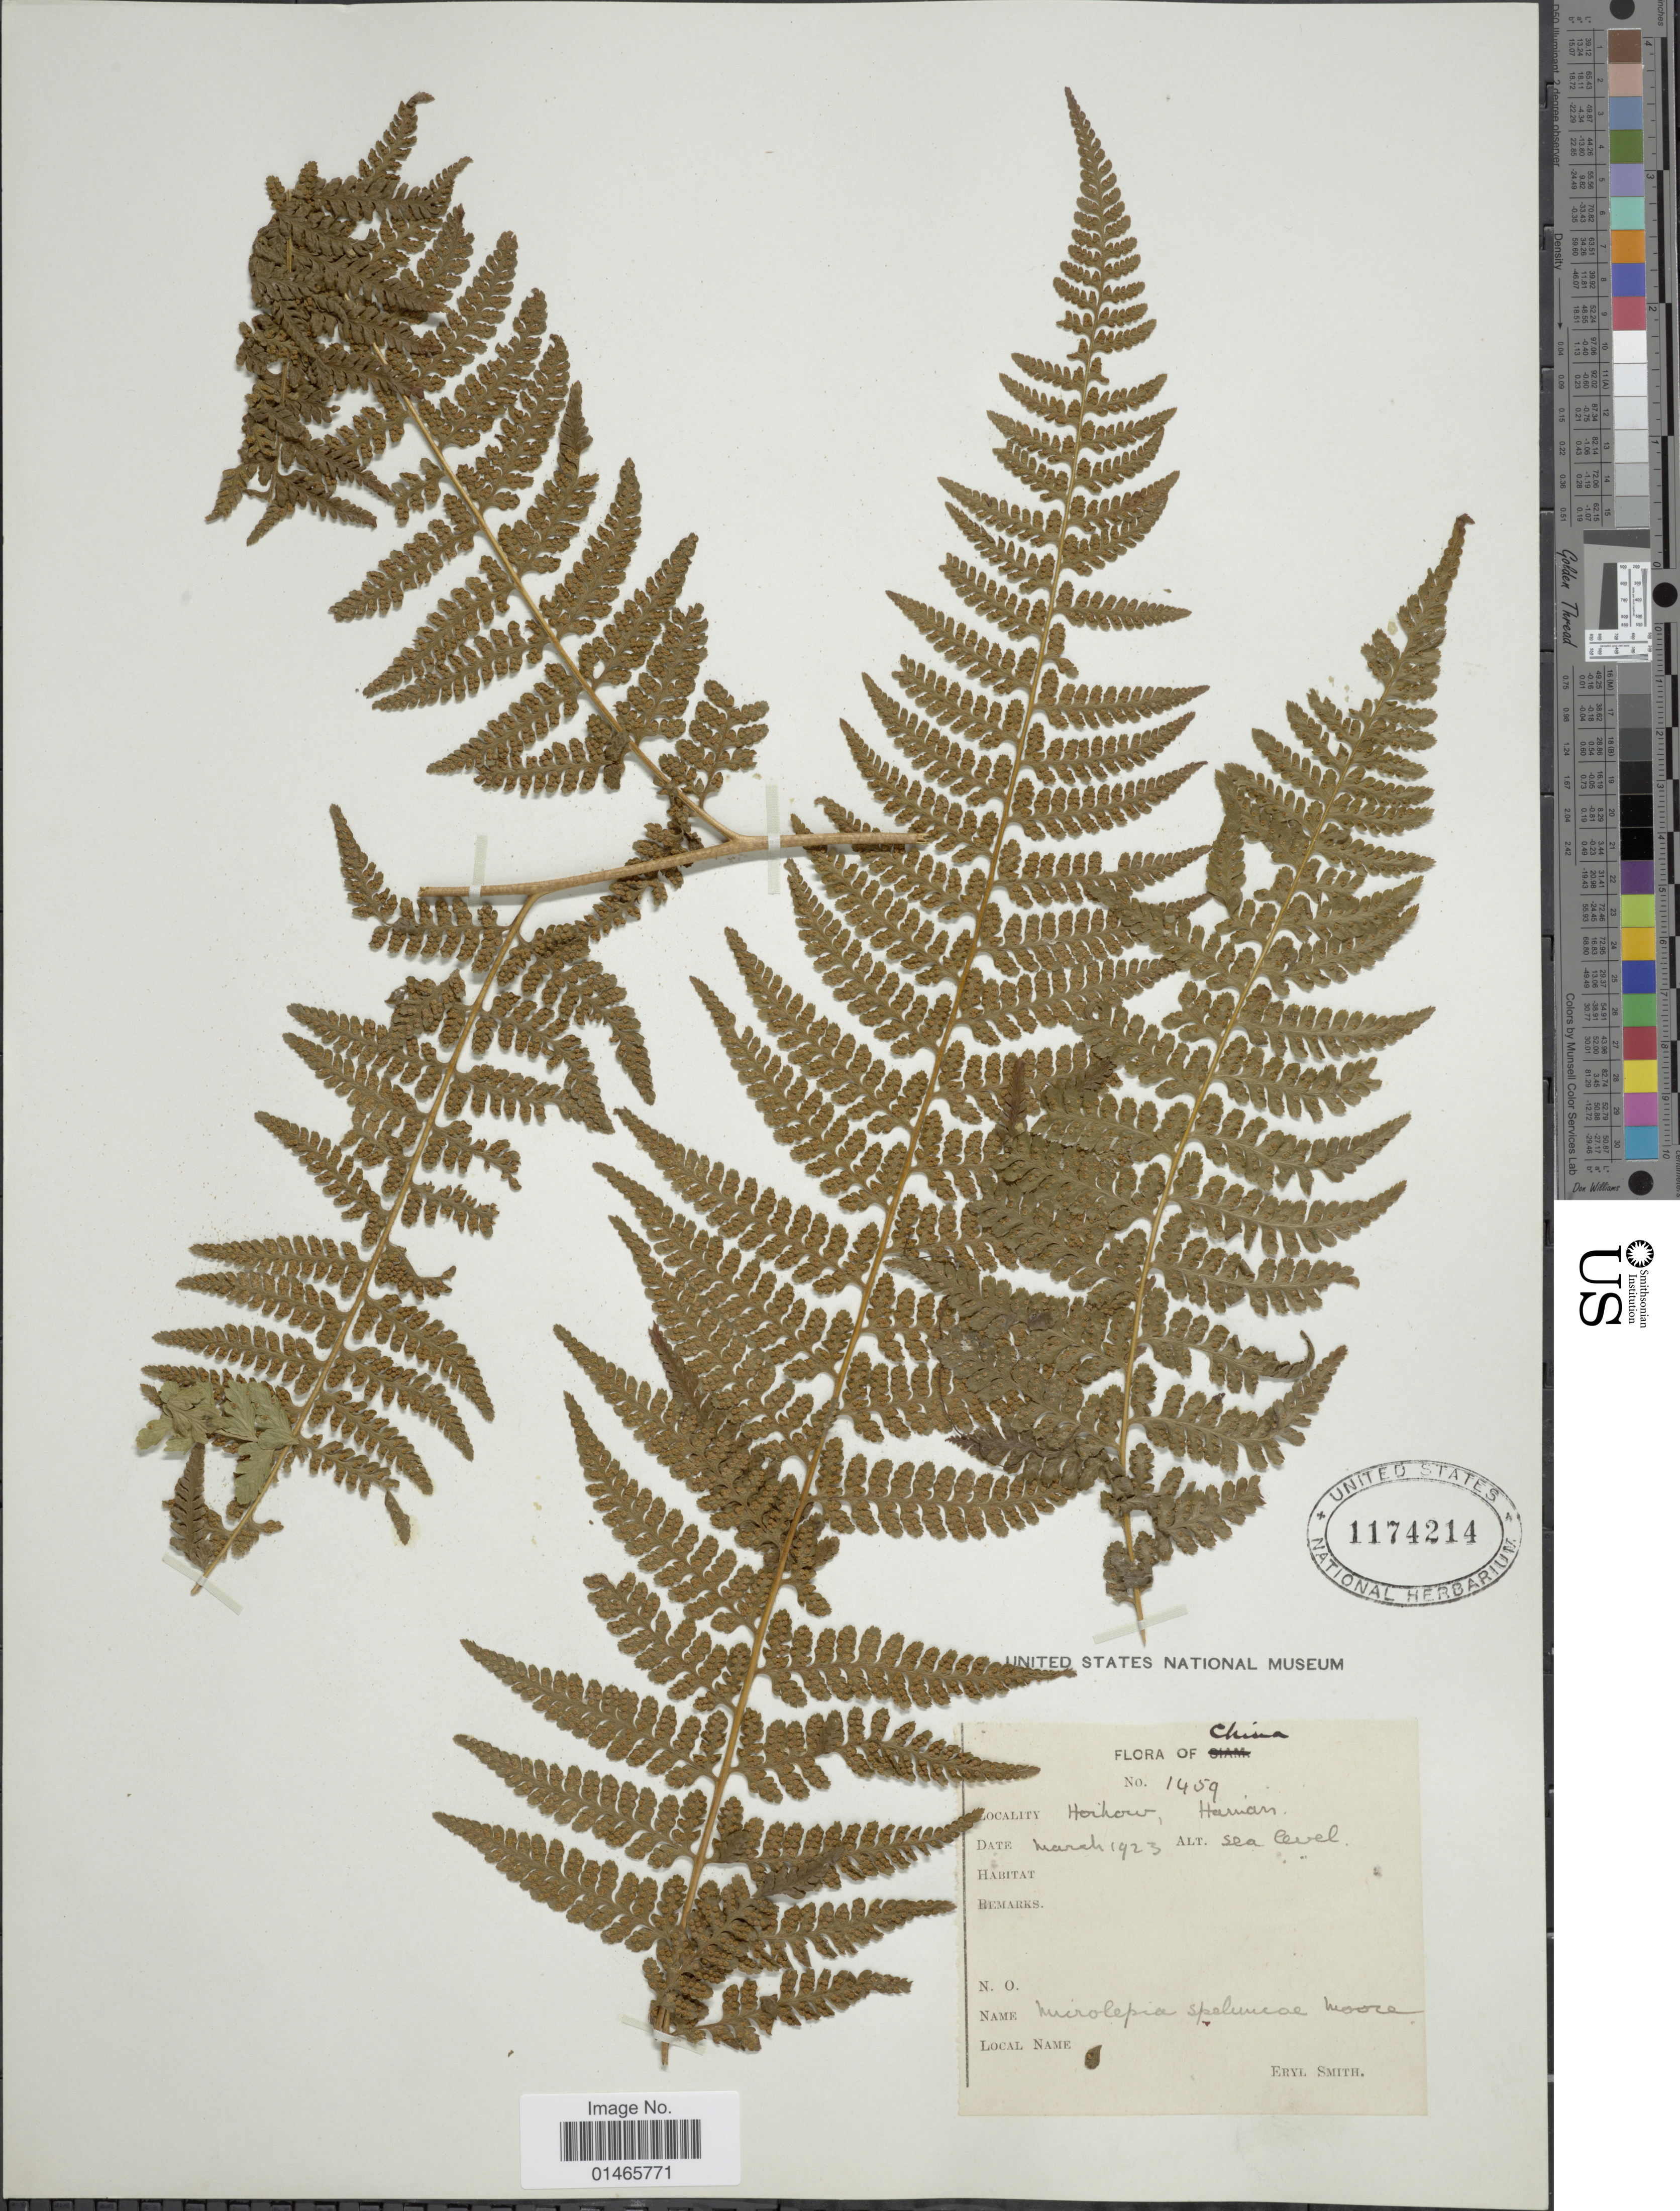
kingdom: Plantae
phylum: Tracheophyta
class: Polypodiopsida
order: Polypodiales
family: Dennstaedtiaceae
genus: Microlepia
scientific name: Microlepia speluncae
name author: (L.) T. Moore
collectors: C. E. Smith Jr.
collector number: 1459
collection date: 1923-03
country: China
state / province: Hainan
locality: Hoihow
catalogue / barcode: US 1174214